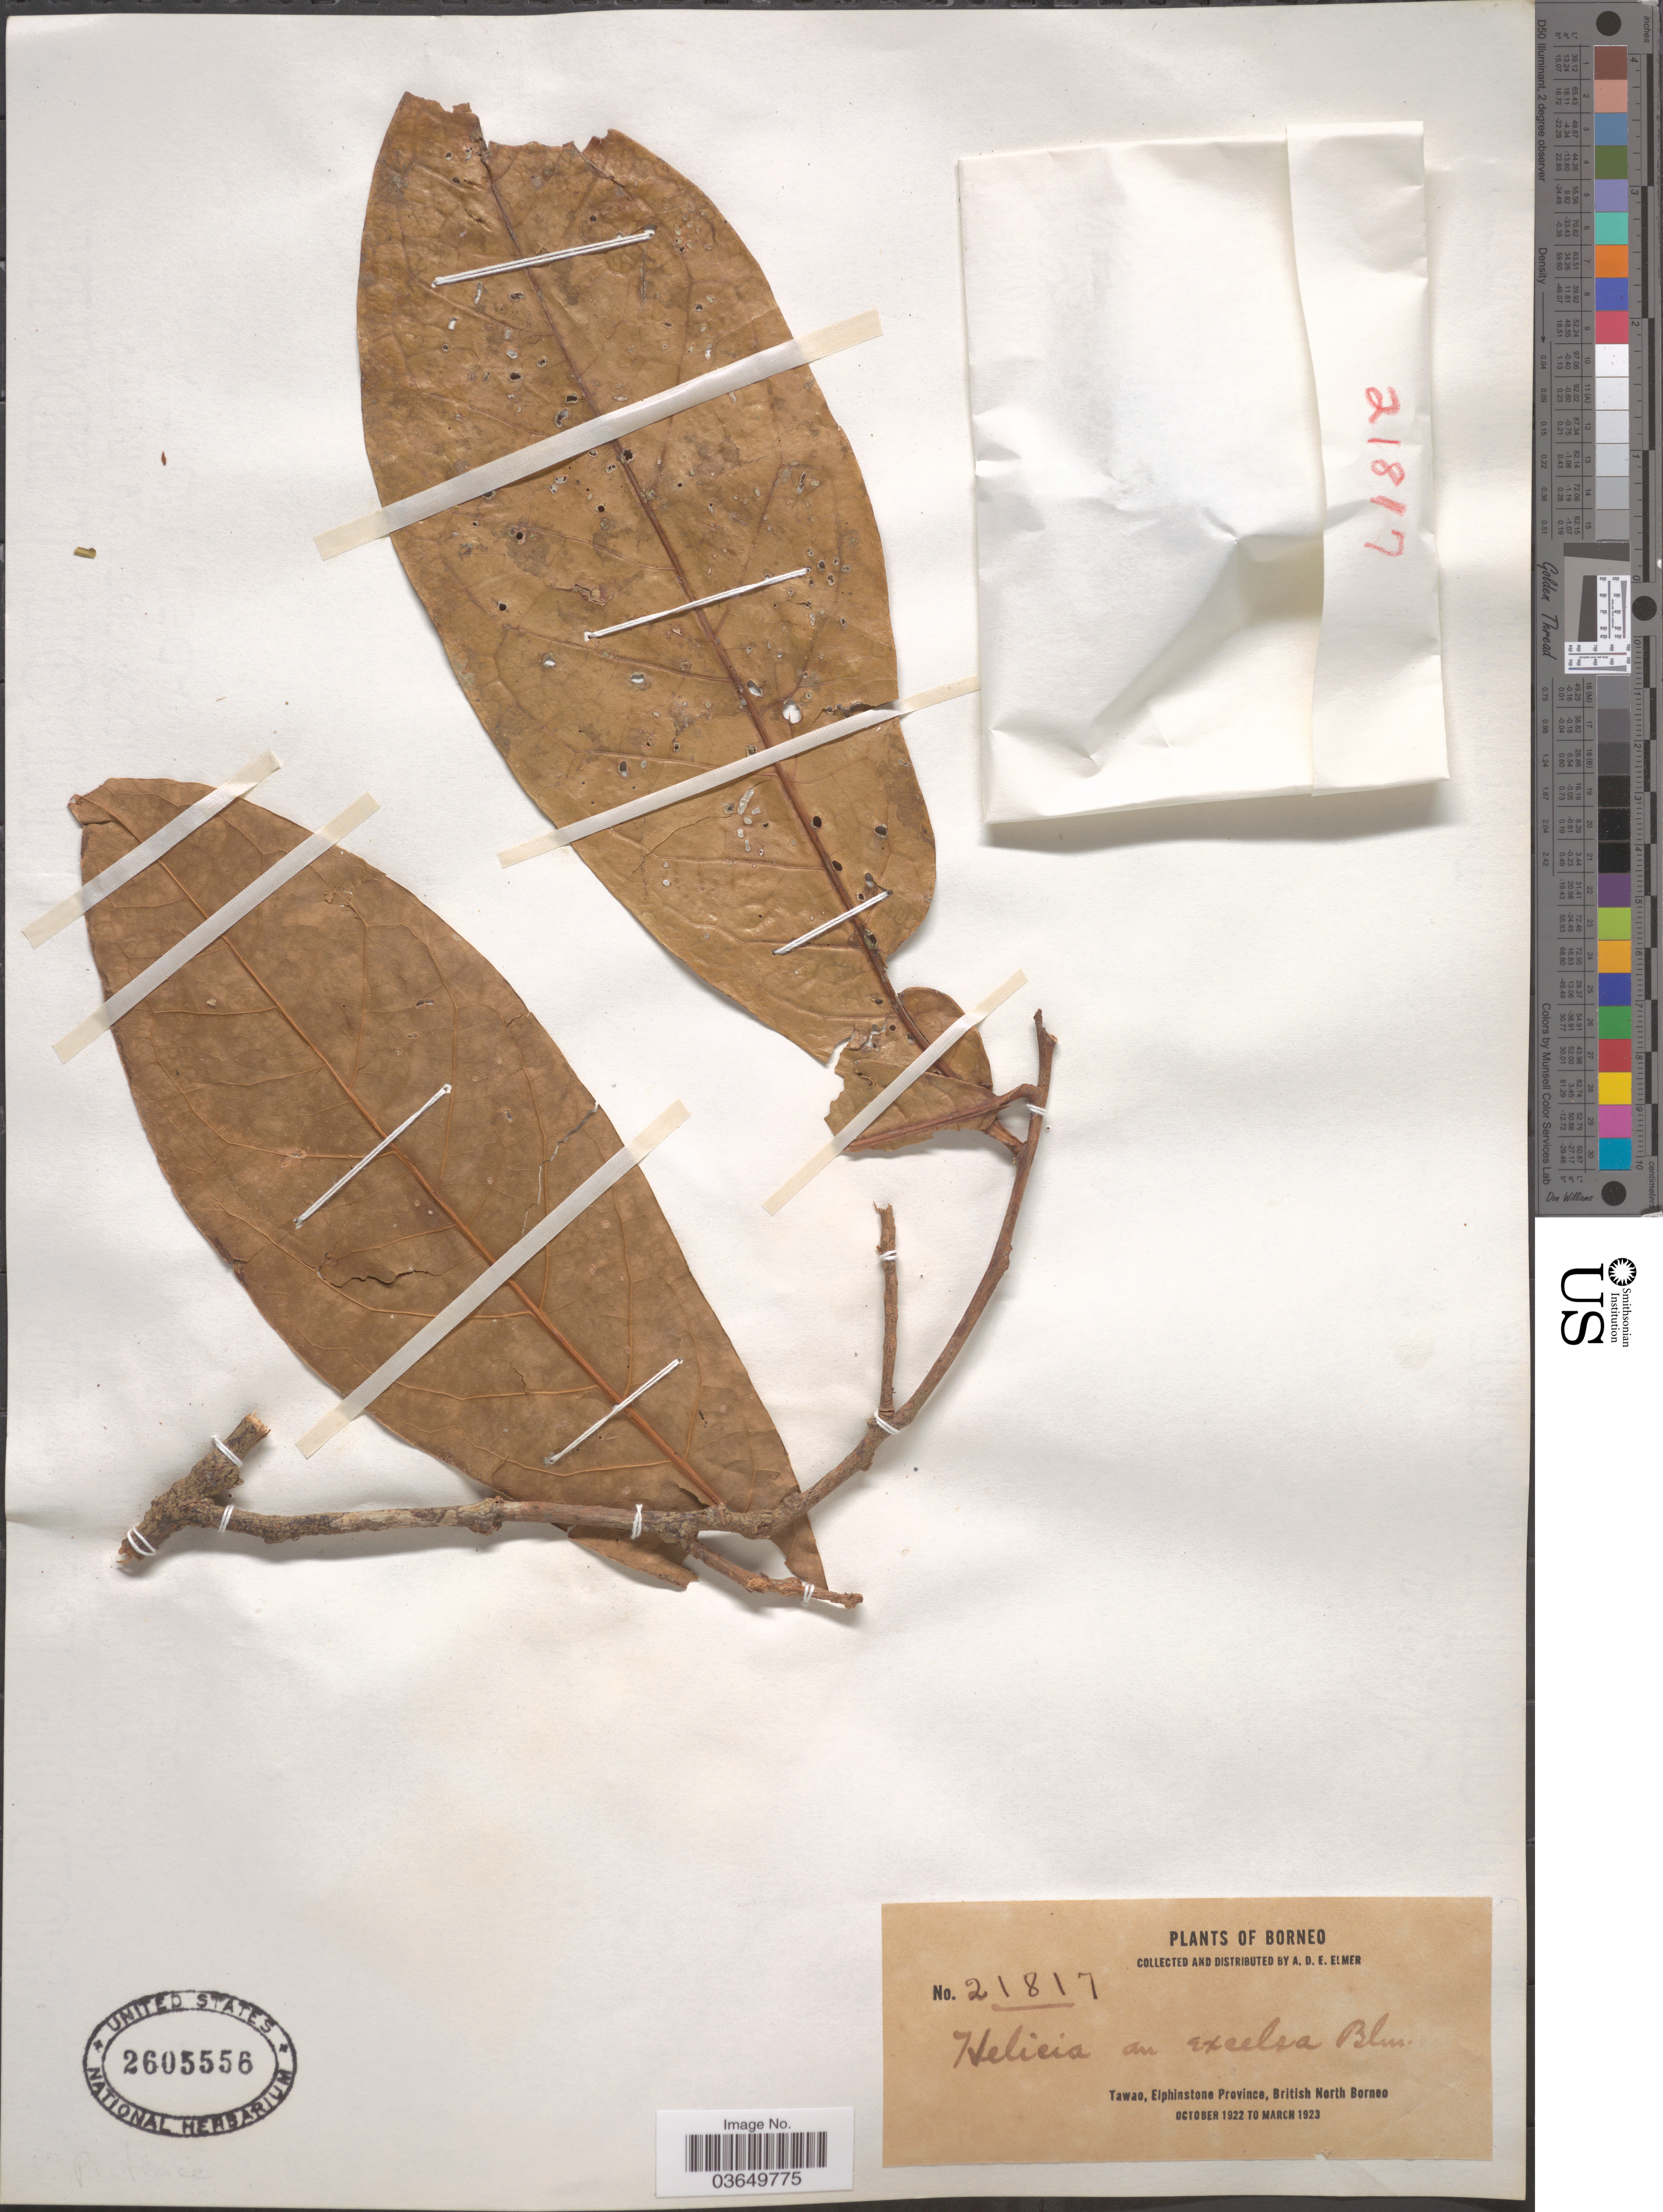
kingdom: Plantae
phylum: Tracheophyta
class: Magnoliopsida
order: Proteales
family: Proteaceae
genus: Helicia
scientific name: Helicia excelsa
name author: (Roxb.) Blume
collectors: A. D. E. Elmer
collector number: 21817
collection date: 1922-10/1923-03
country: Malaysia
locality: Borneo. Tawao, Elphinstone Province, British North Borneo.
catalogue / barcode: US 2605556